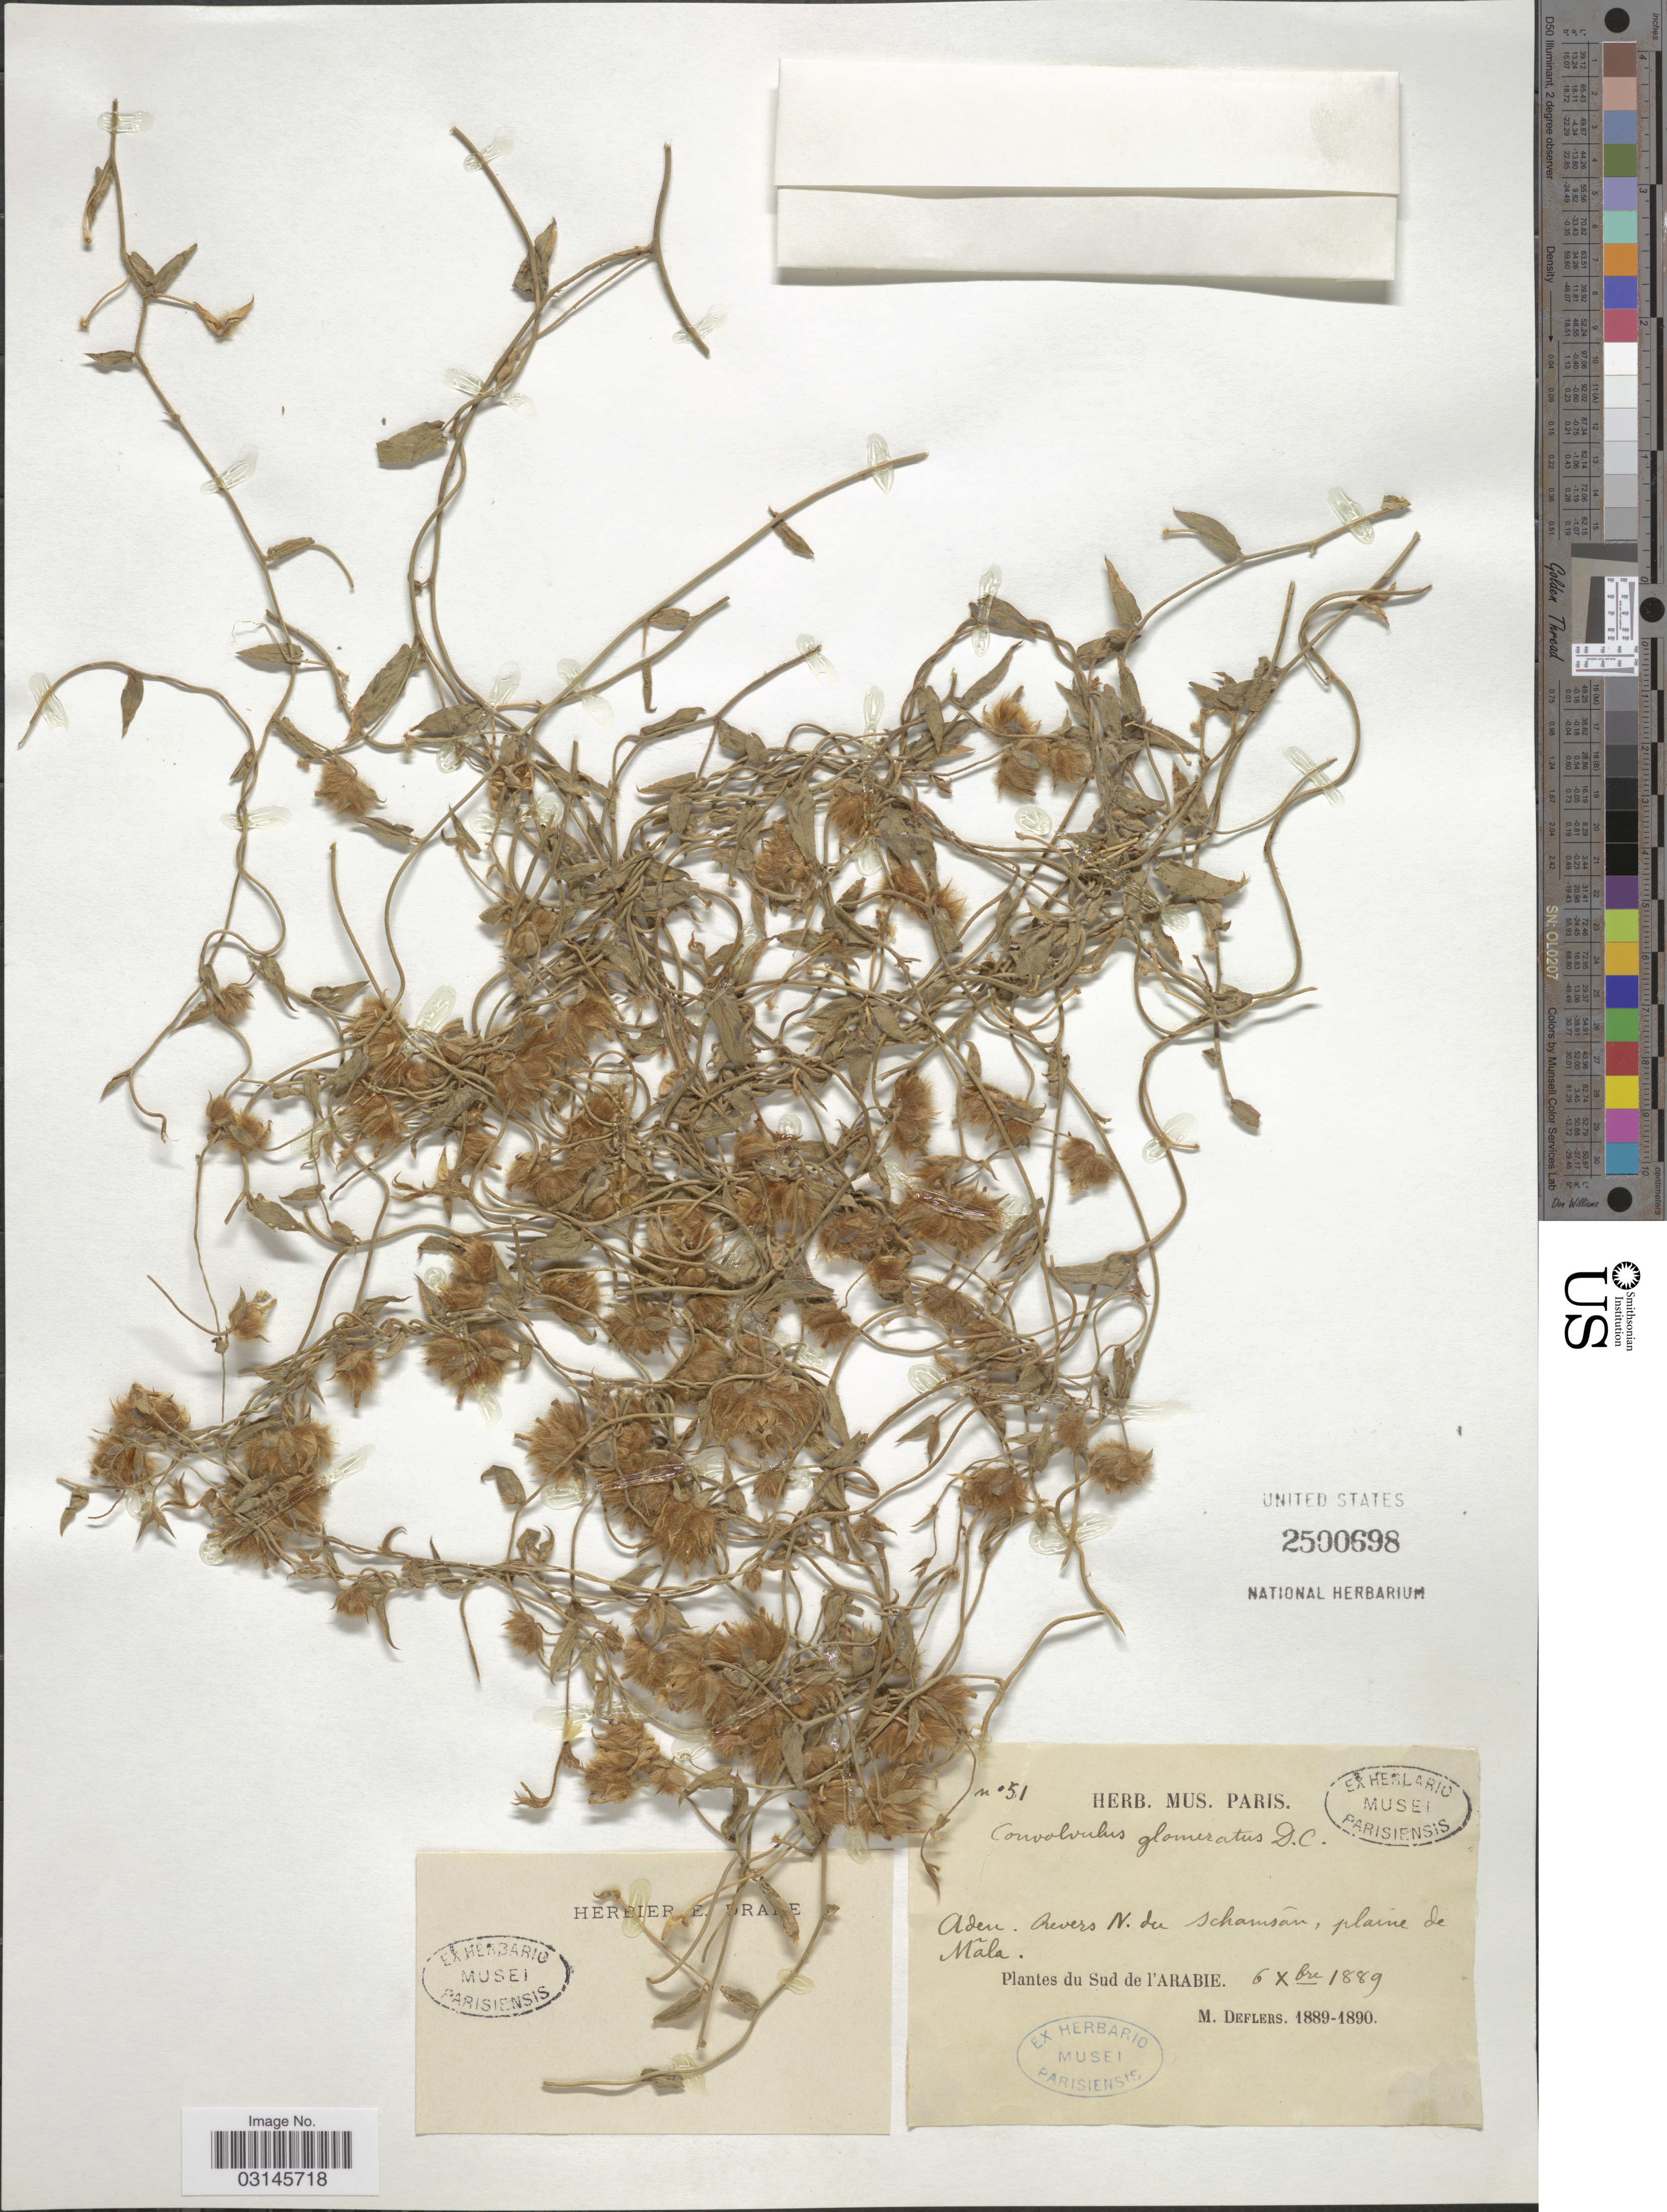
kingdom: Plantae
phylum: Tracheophyta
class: Magnoliopsida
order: Solanales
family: Convolvulaceae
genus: Convolvulus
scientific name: Convolvulus glomeratus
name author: Choisy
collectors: M. Deflers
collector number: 51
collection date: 1889-12-06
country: Yemen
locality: Aden. Revers N. du Schamsân, plaine de Mãla. Sud de l'Arabie.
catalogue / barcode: US 2500698